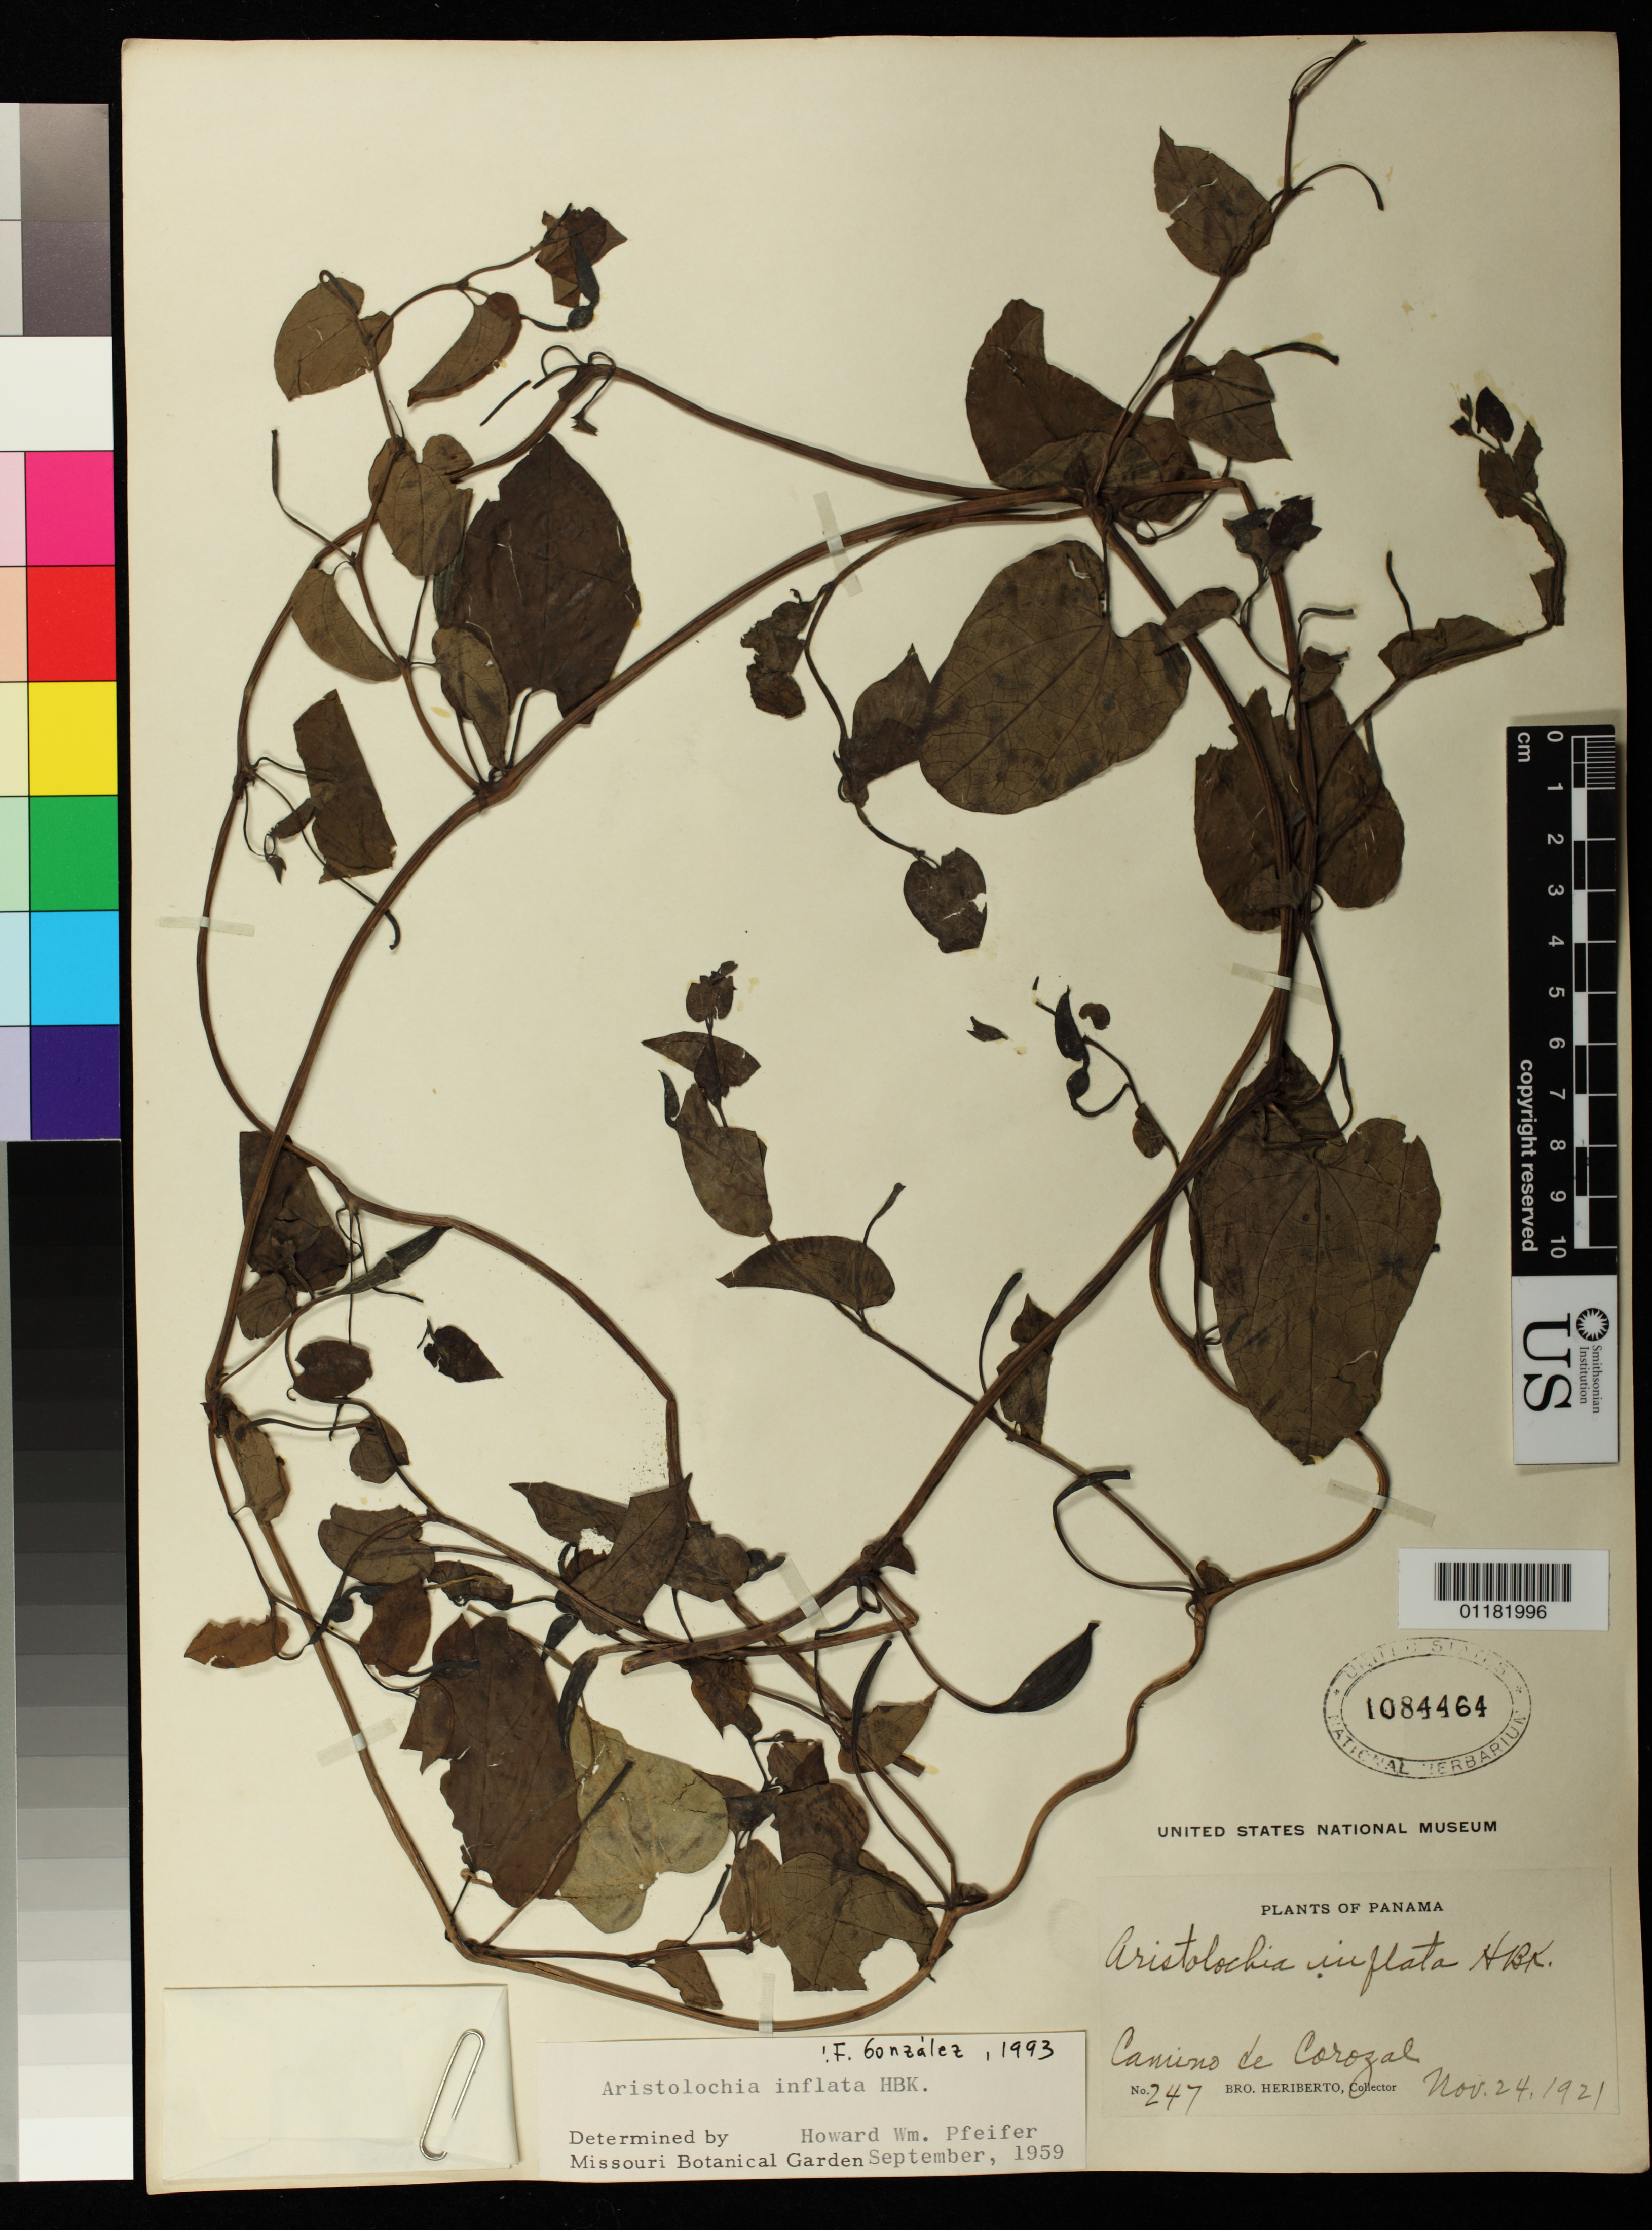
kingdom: Plantae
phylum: Tracheophyta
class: Magnoliopsida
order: Piperales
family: Aristolochiaceae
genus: Aristolochia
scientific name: Aristolochia inflata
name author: Kunth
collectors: B. Heriberto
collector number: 247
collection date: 1921-11-24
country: Panama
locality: Camino de Corozal.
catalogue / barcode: US 1084464